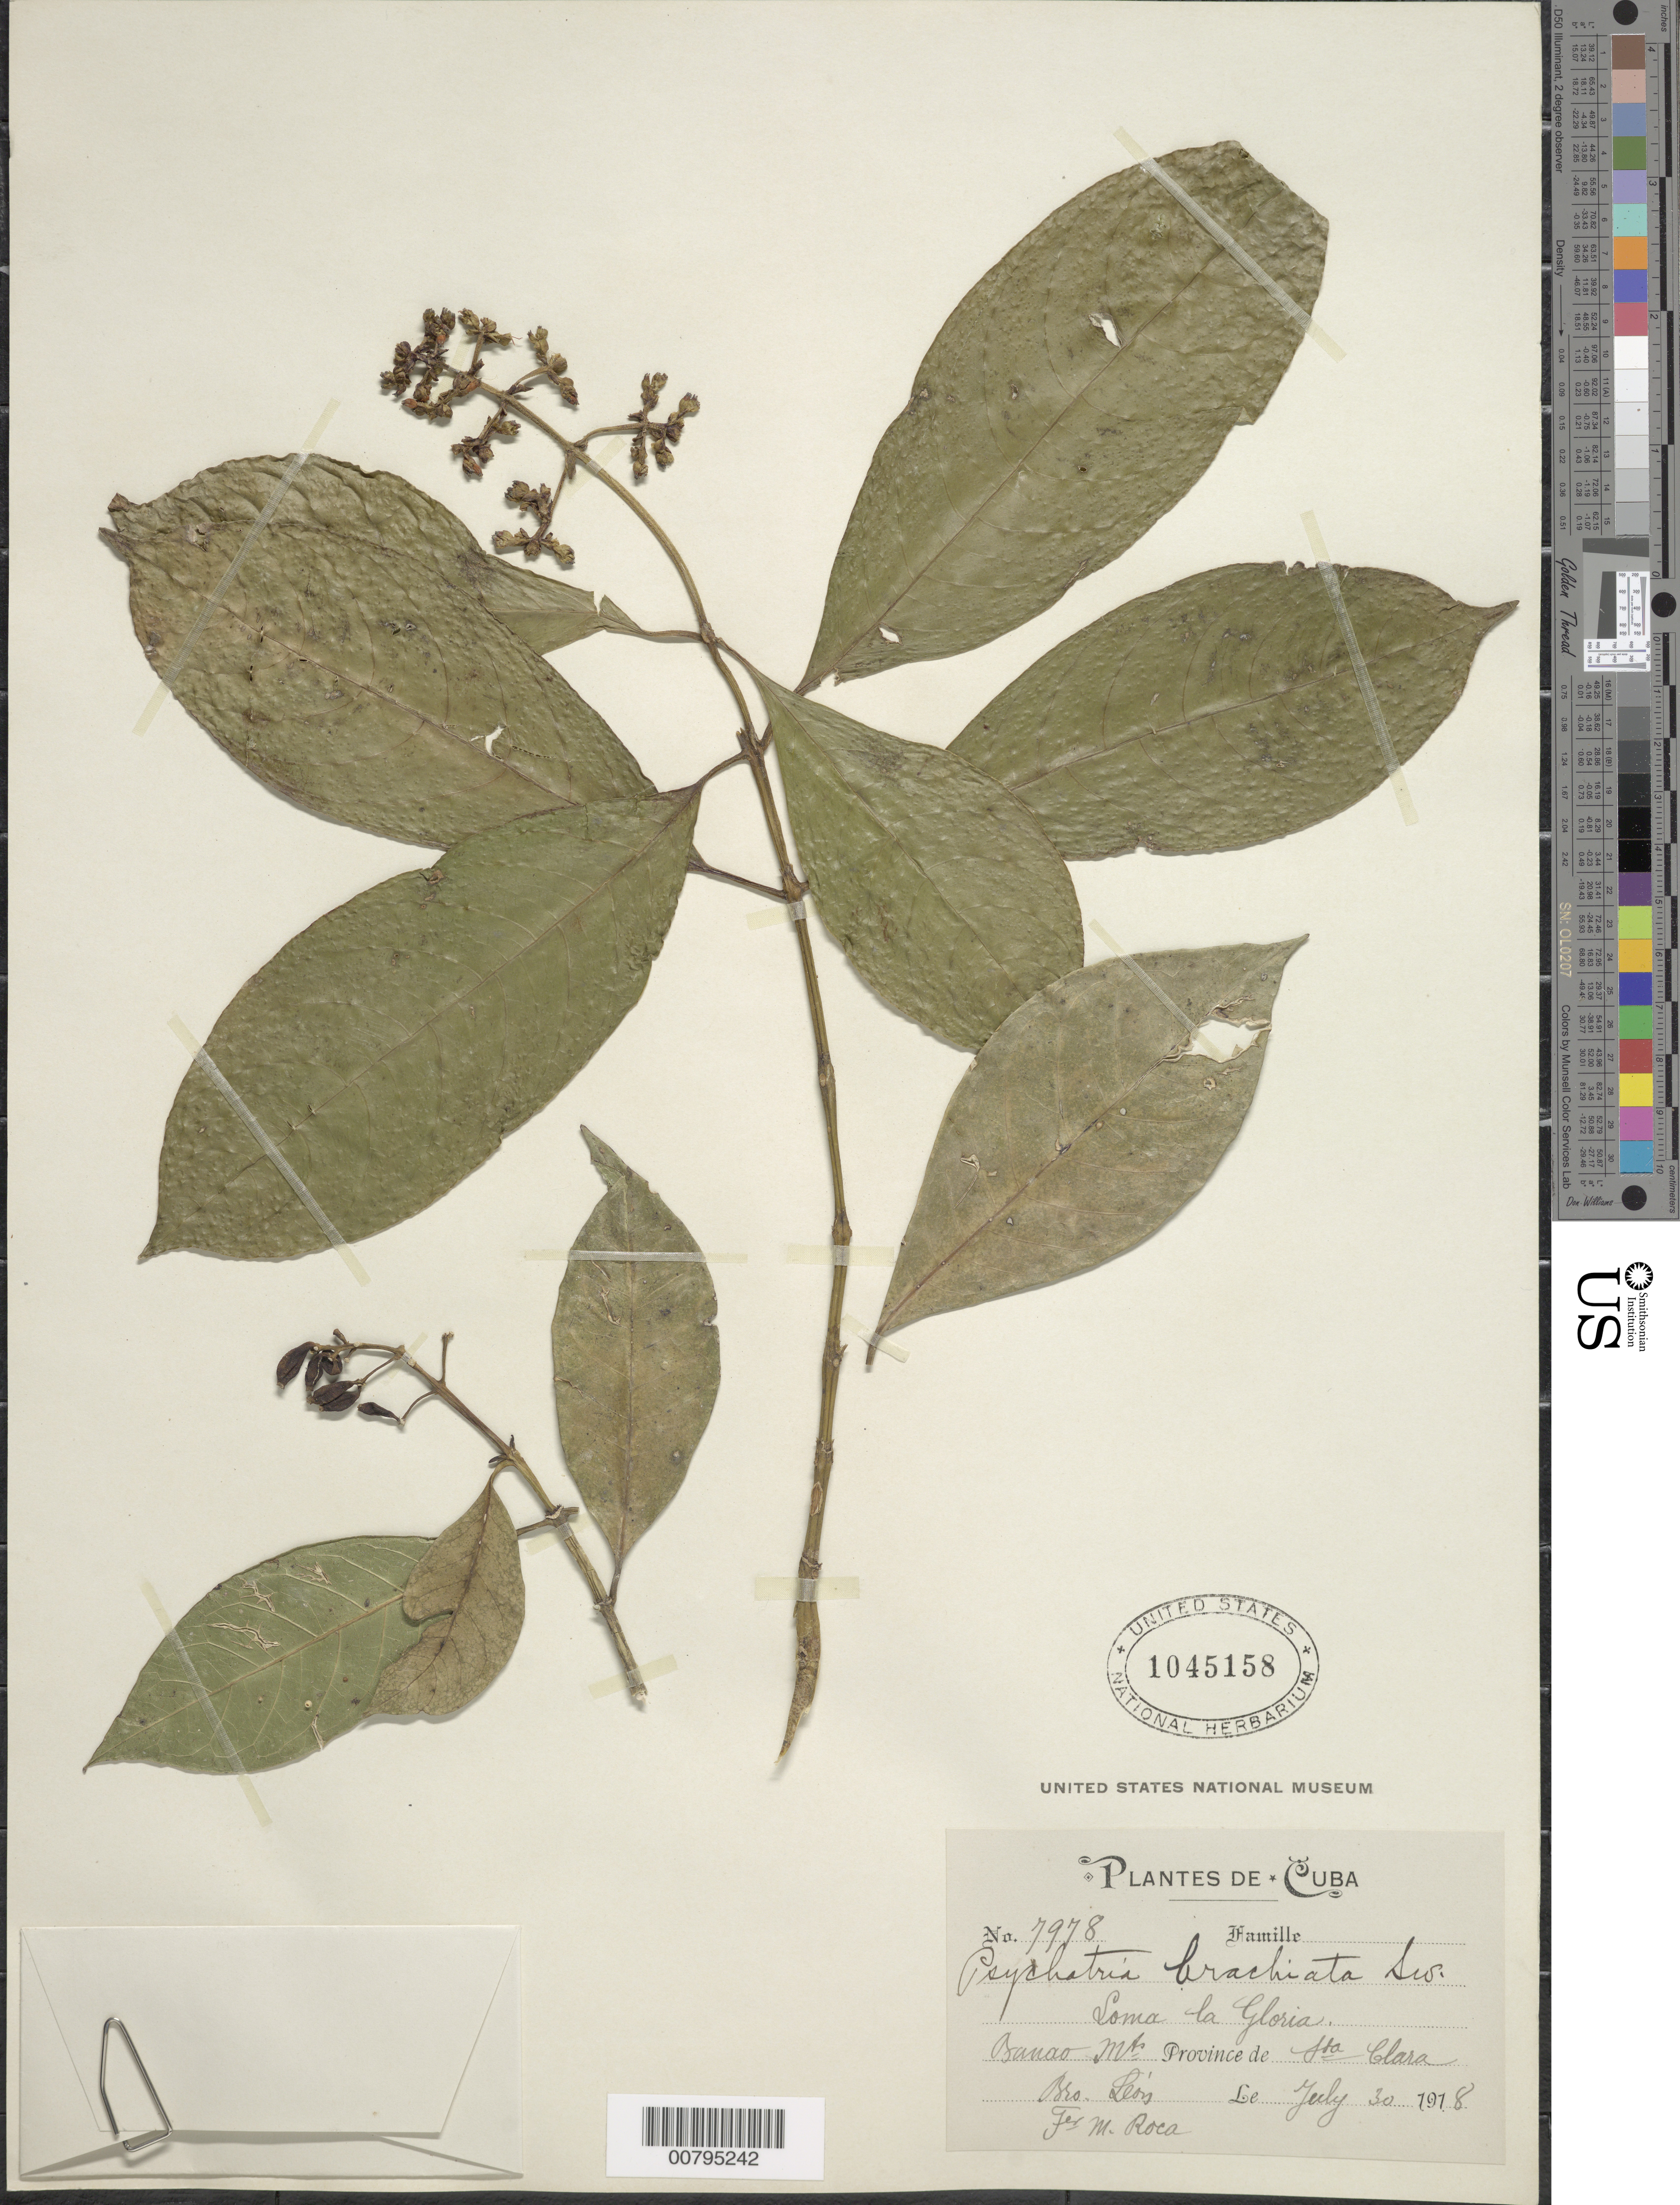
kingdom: Plantae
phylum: Tracheophyta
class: Magnoliopsida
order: Gentianales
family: Rubiaceae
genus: Psychotria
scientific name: Psychotria brachiata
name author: Sw.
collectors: Bro. León & M. Roca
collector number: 7978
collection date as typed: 30 Jul 1918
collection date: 1918-07-30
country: Cuba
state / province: Las Villas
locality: Loma la Gloria. Banao Mts.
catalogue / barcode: US 1045158